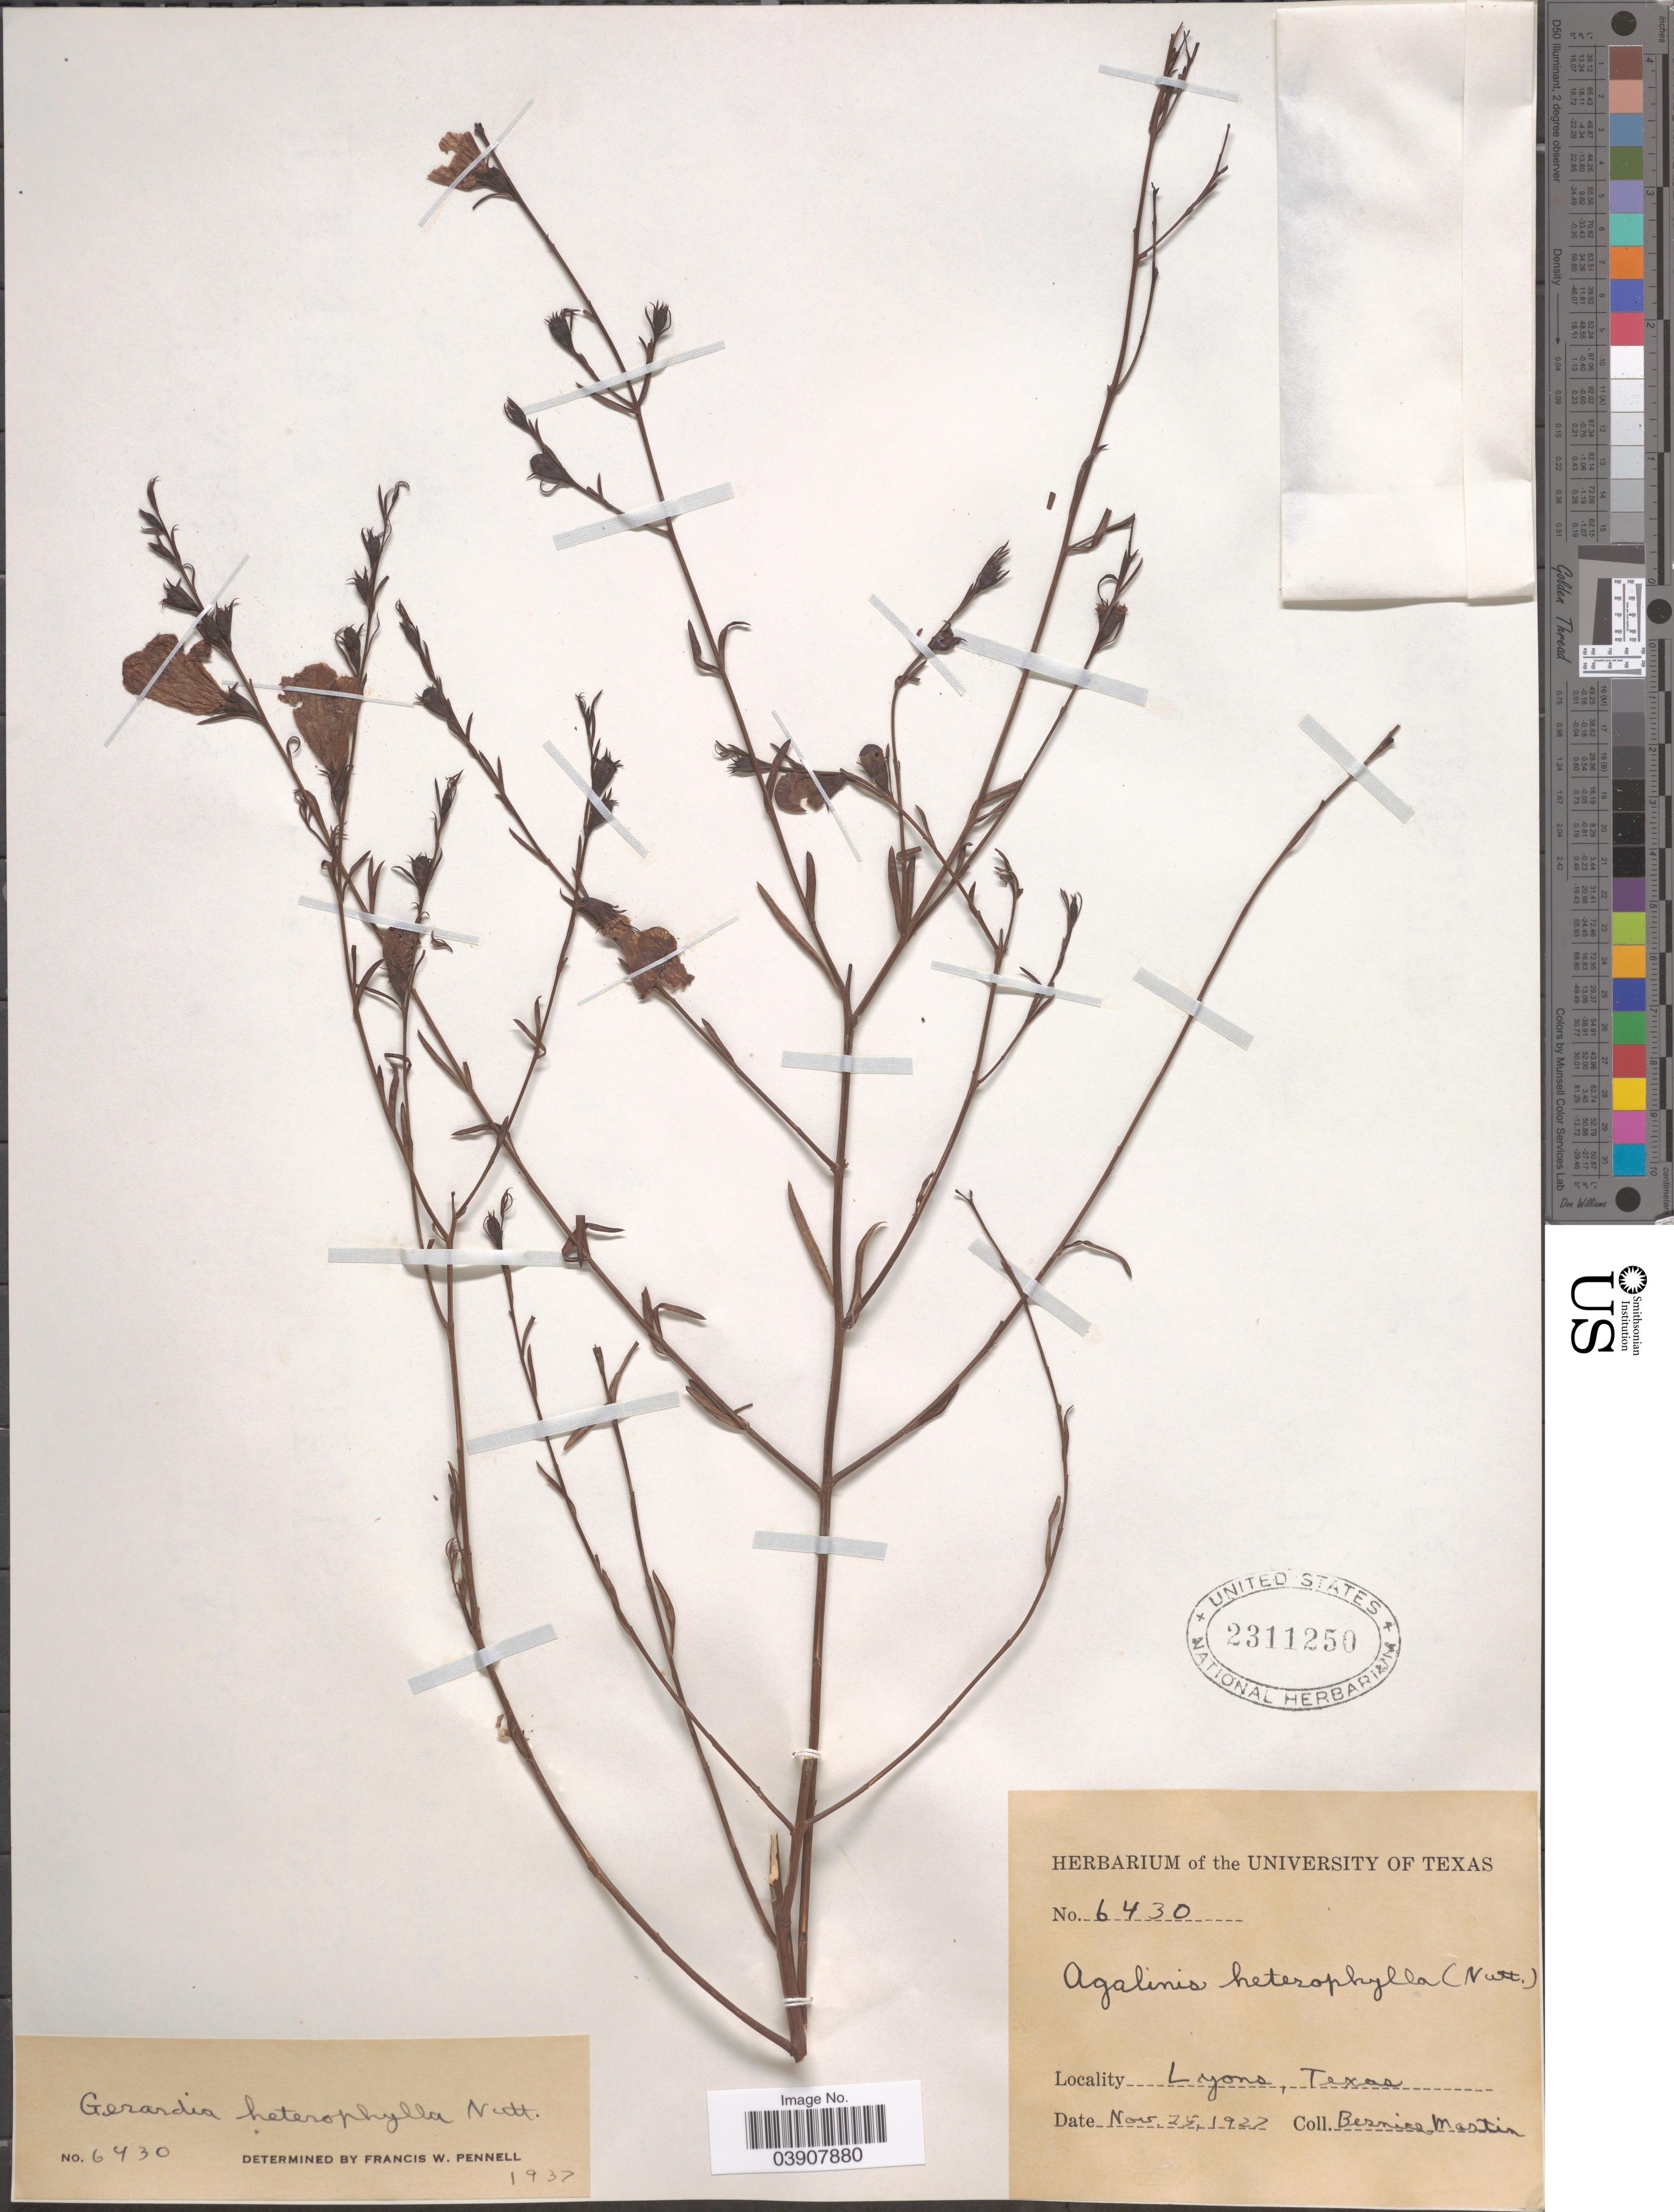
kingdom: Plantae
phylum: Tracheophyta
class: Magnoliopsida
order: Lamiales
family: Orobanchaceae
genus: Agalinis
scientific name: Agalinis heterophylla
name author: (Nutt.) Small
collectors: B. Martin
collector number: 6430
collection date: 1927-11-25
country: United States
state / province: Texas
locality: Lyons.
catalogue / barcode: US 2311250